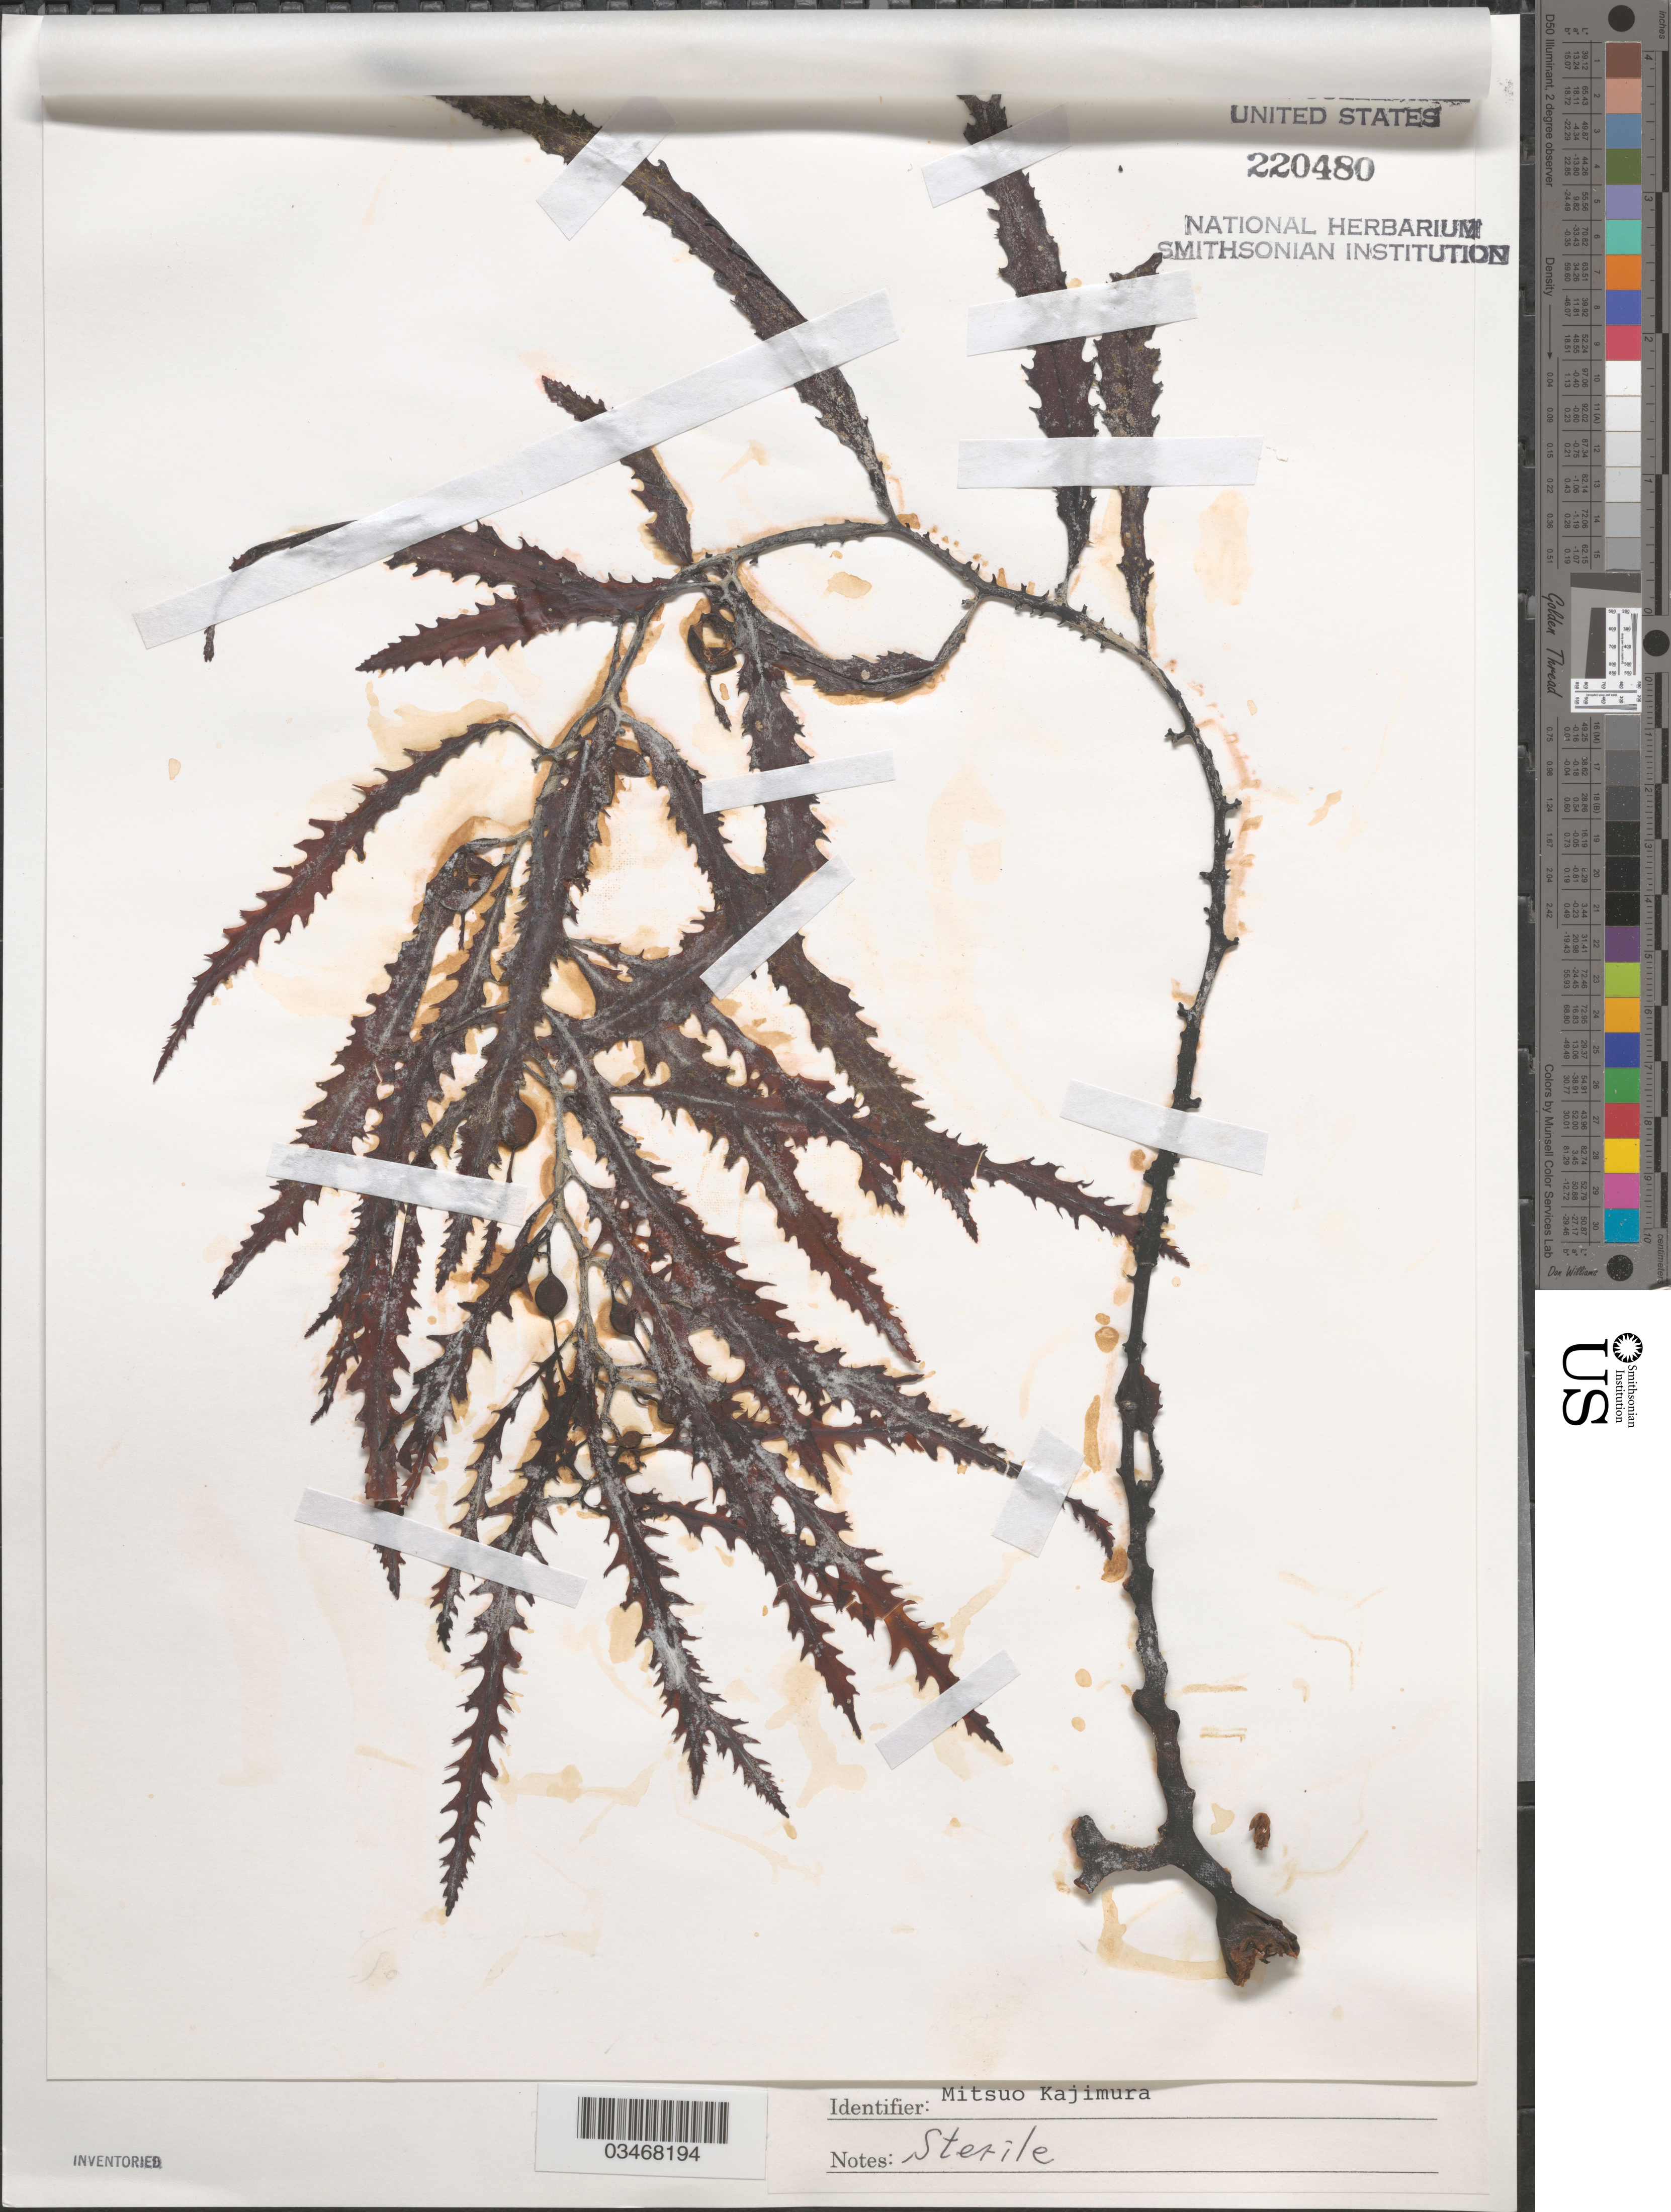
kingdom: Chromista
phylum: Ochrophyta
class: Phaeophyceae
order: Fucales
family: Sargassaceae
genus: Sargassum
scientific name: Sargassum macrocarpum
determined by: Kajimura, Mitsuo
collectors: M. Kajimura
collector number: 3532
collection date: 2008-09-28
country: Japan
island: Oki Islands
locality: Tsudo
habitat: Drifiting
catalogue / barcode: US 220480